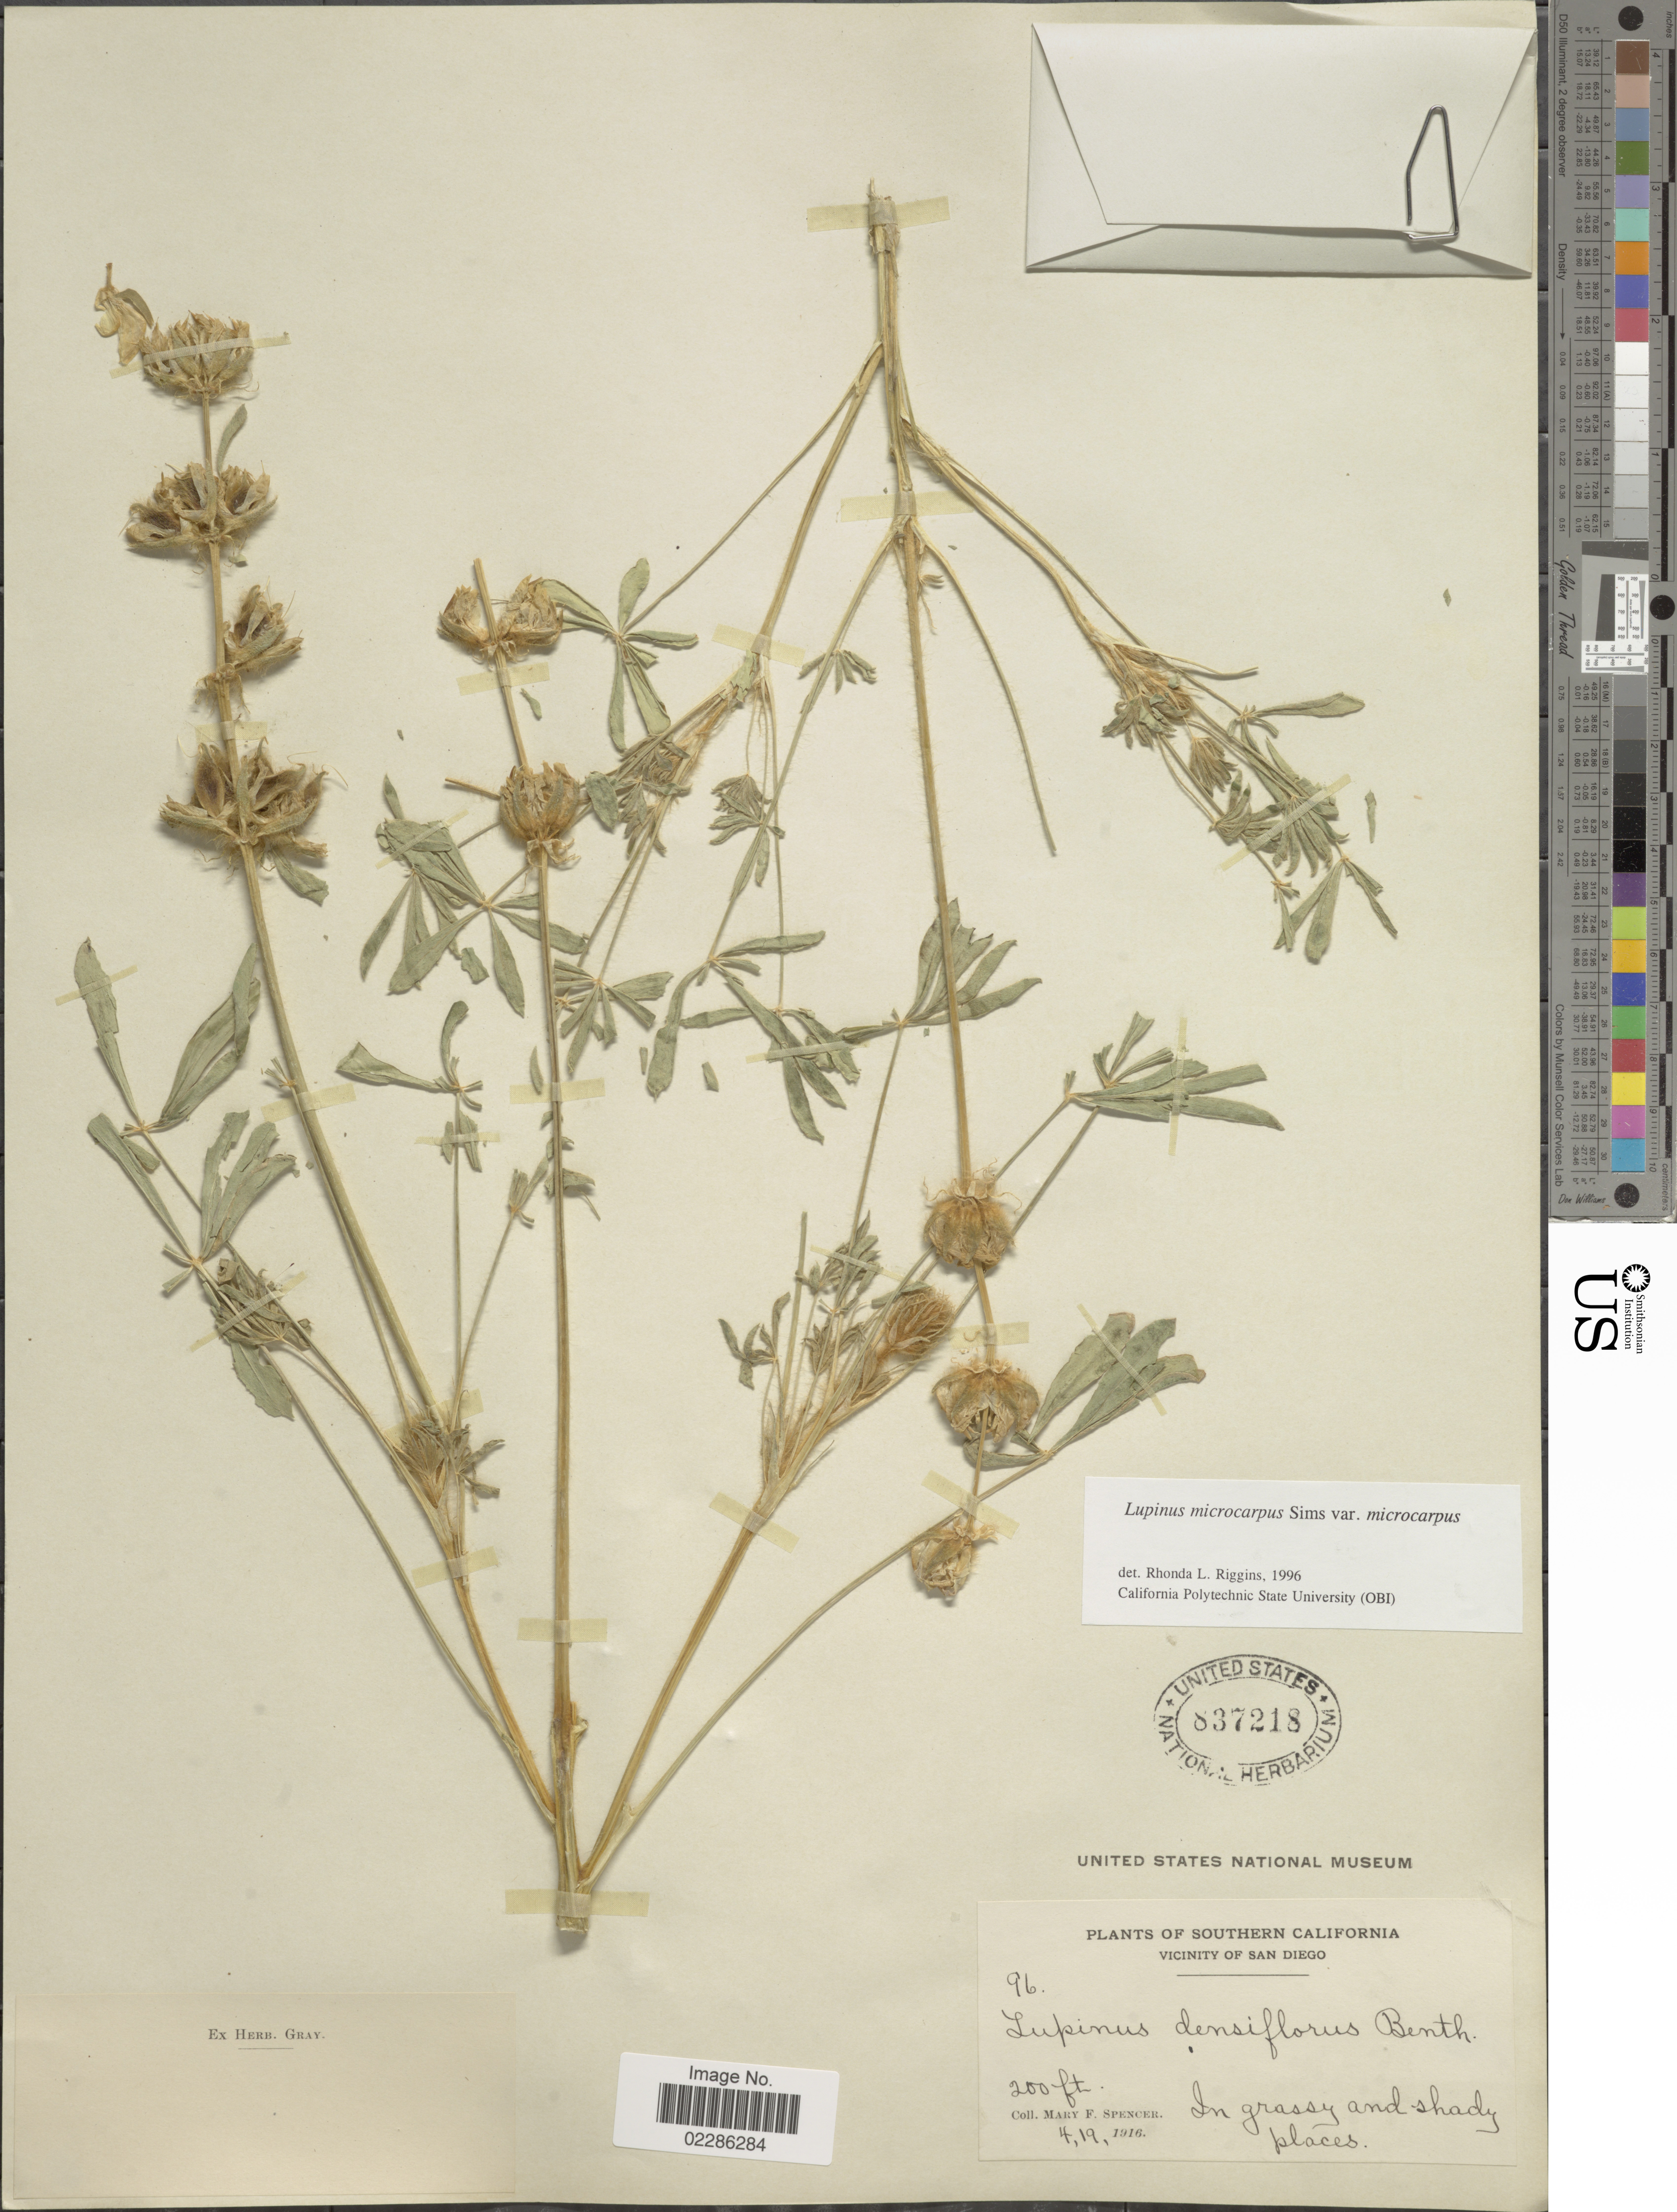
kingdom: Plantae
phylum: Tracheophyta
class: Magnoliopsida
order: Fabales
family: Fabaceae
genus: Lupinus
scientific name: Lupinus microcarpus var. microcarpus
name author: Sims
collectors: M. Spencer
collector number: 96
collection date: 1916-04-19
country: United States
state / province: California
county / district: San Diego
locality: Southern California, Vicinity of San Diego, In grassy and shady places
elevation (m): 61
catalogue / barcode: US 837218